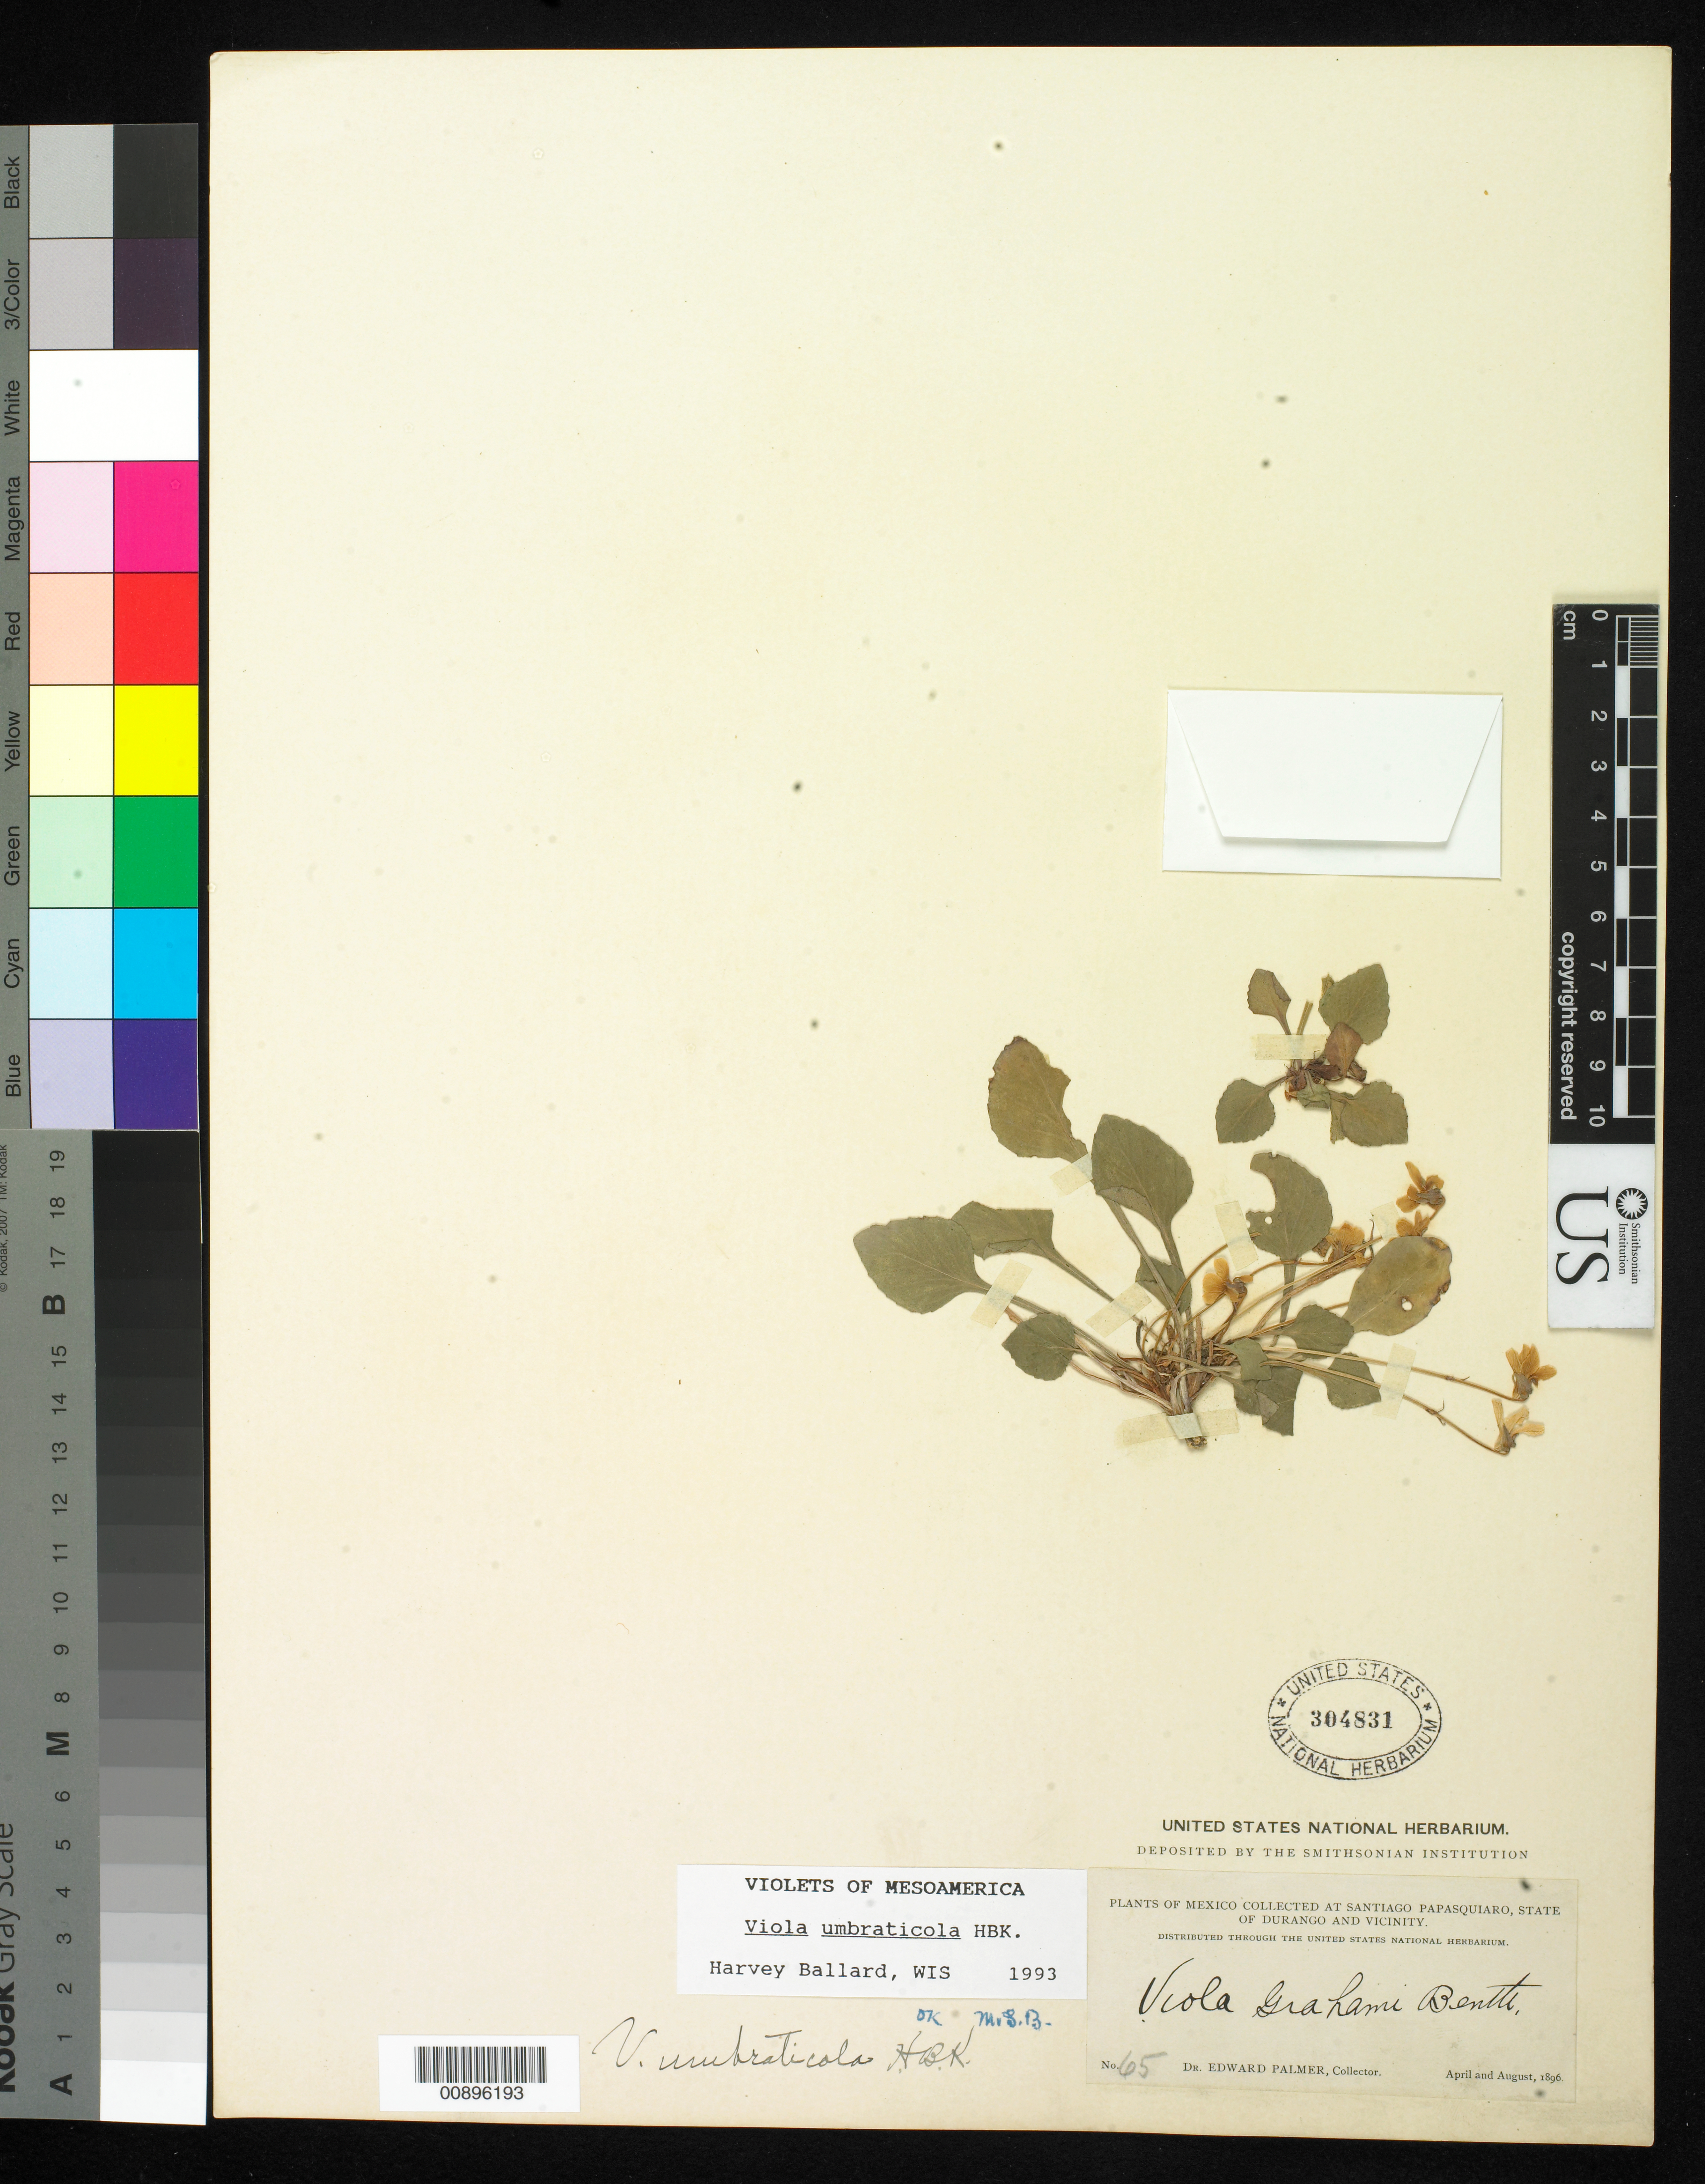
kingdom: Plantae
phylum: Tracheophyta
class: Magnoliopsida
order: Malpighiales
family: Violaceae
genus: Viola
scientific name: Viola umbraticola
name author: Kunth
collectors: E. Palmer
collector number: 65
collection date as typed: Apr 1896 to -- Aug 1896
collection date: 1896-04/1896-08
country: Mexico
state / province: Durango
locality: Santiago Papasquiaro, Durango and vicinity.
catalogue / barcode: US 304831